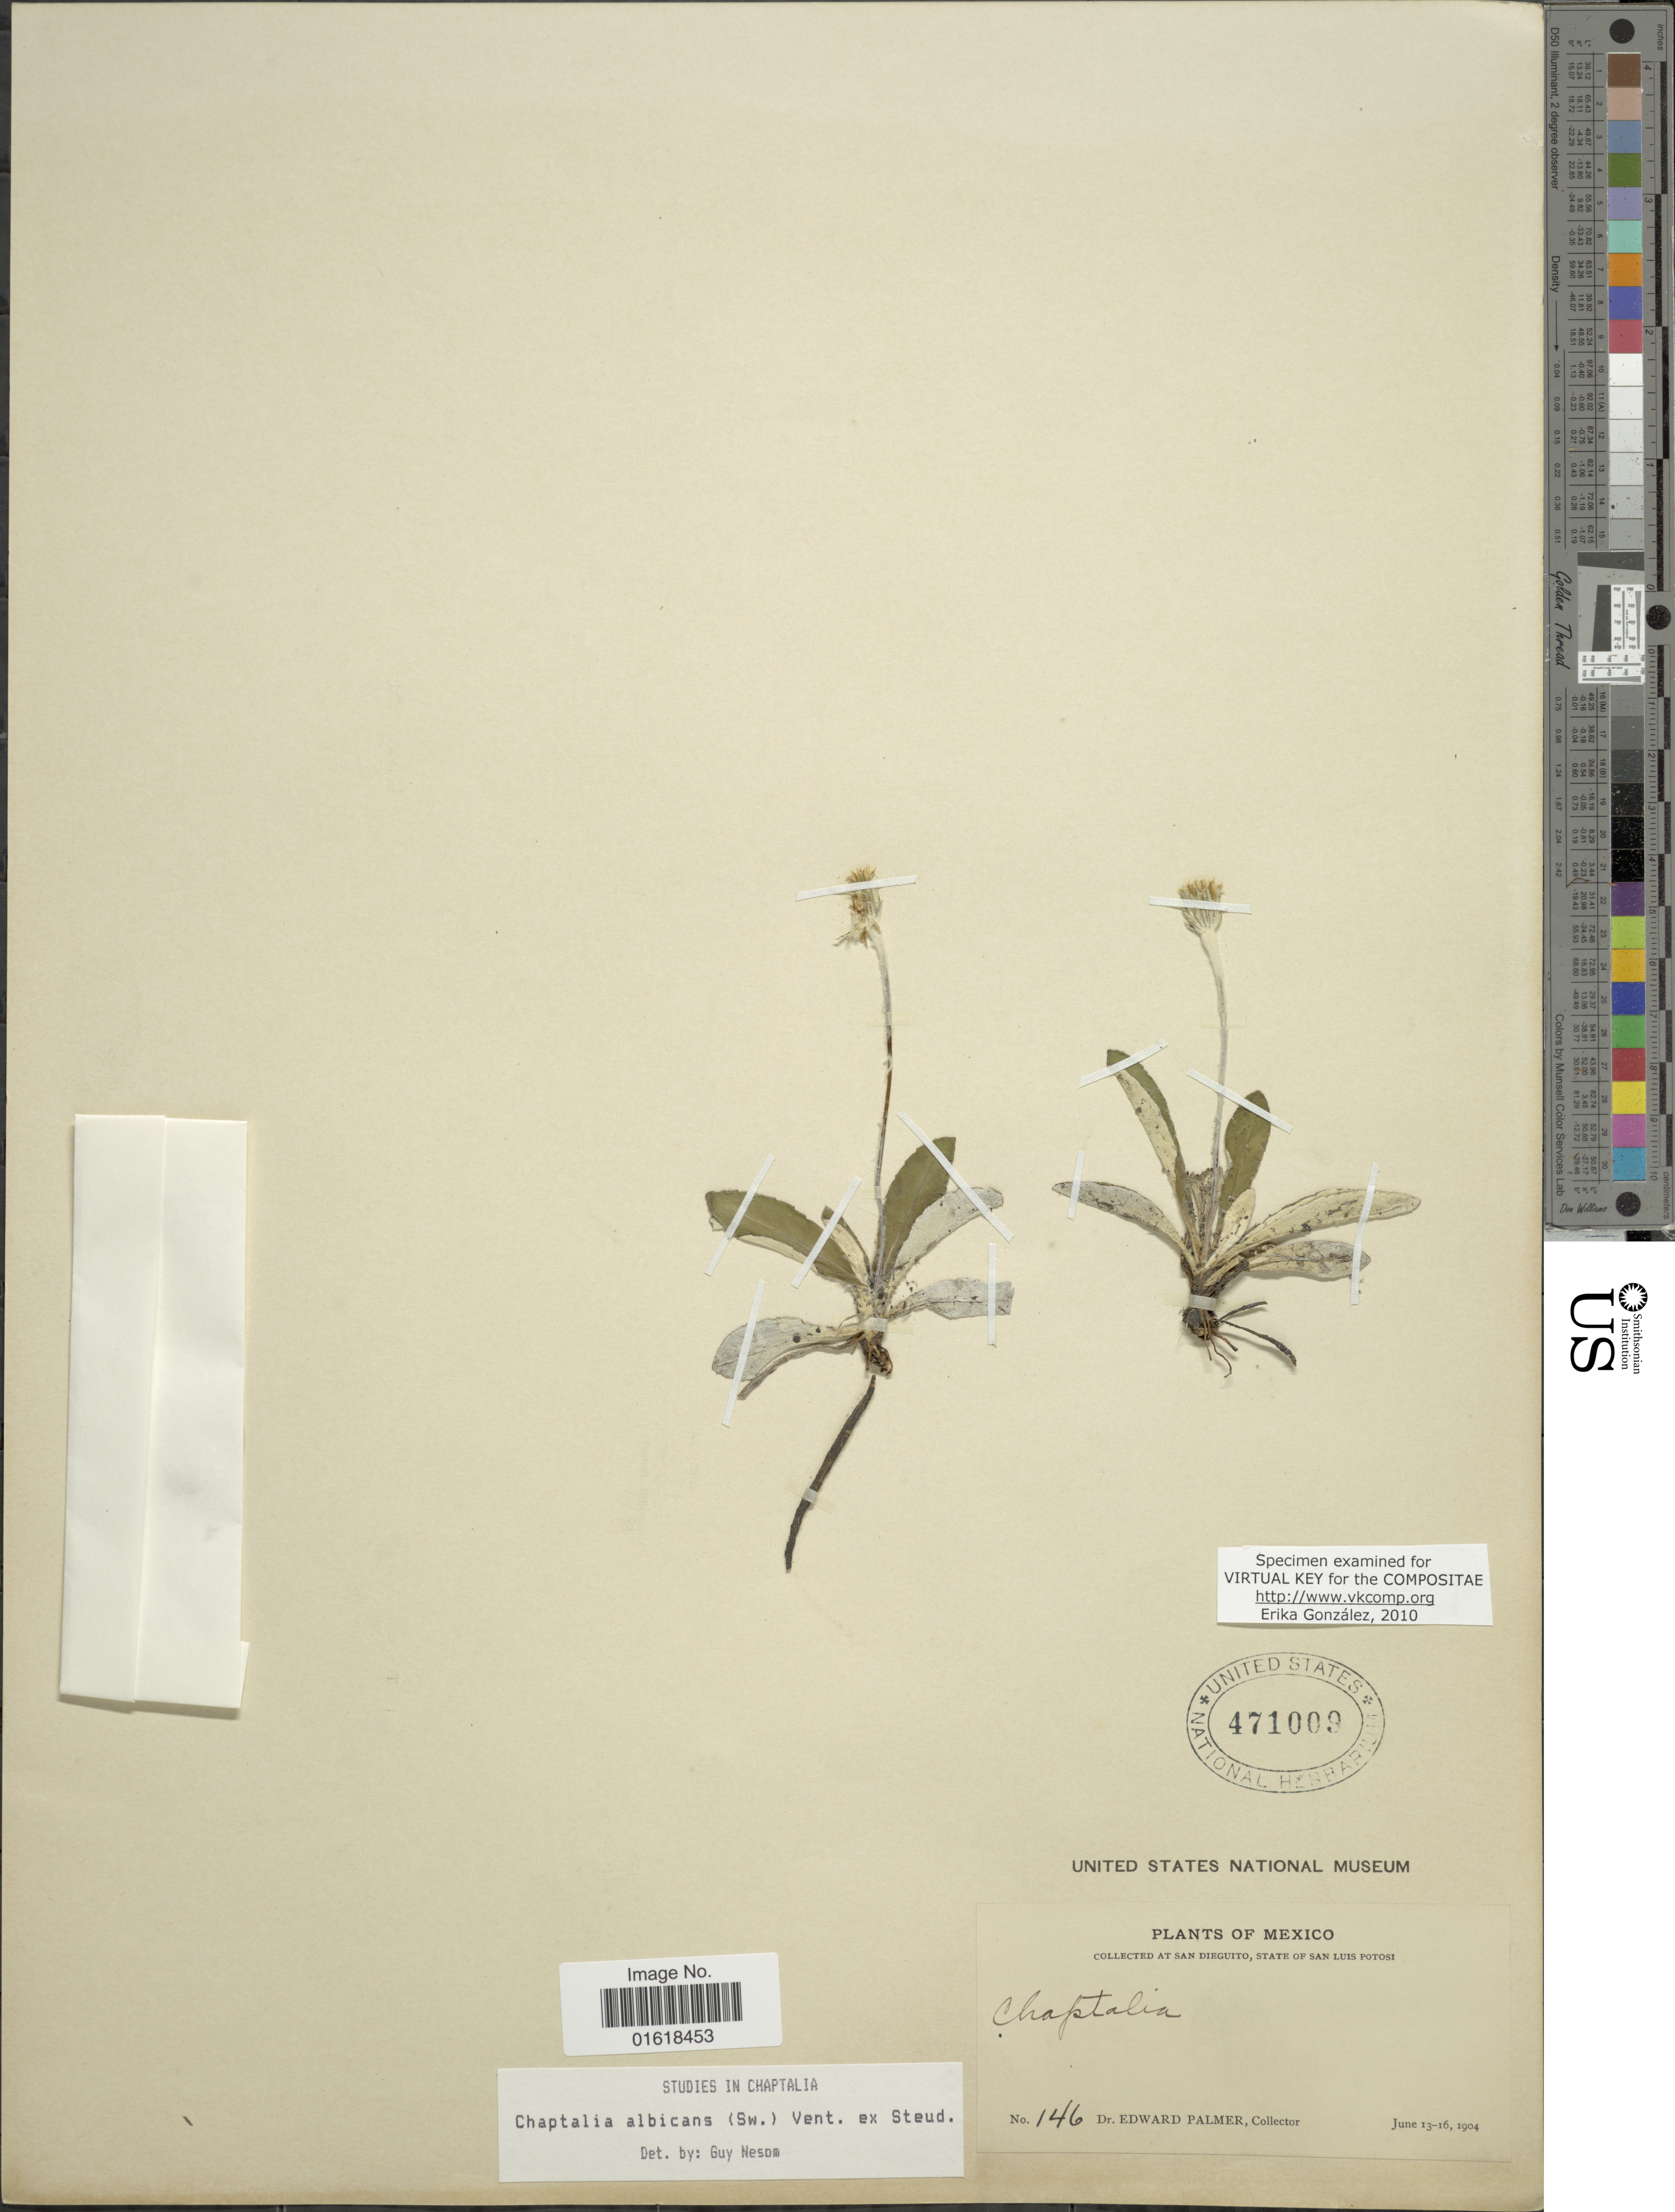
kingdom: Plantae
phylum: Tracheophyta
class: Magnoliopsida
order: Asterales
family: Asteraceae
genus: Chaptalia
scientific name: Chaptalia albicans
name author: (Sw.) Vent. ex B.D. Jacks.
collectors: E. Palmer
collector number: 146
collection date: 1904-06-13/1904-06-16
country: Mexico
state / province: San Luis Potosí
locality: San Dieguito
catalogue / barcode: US 471009